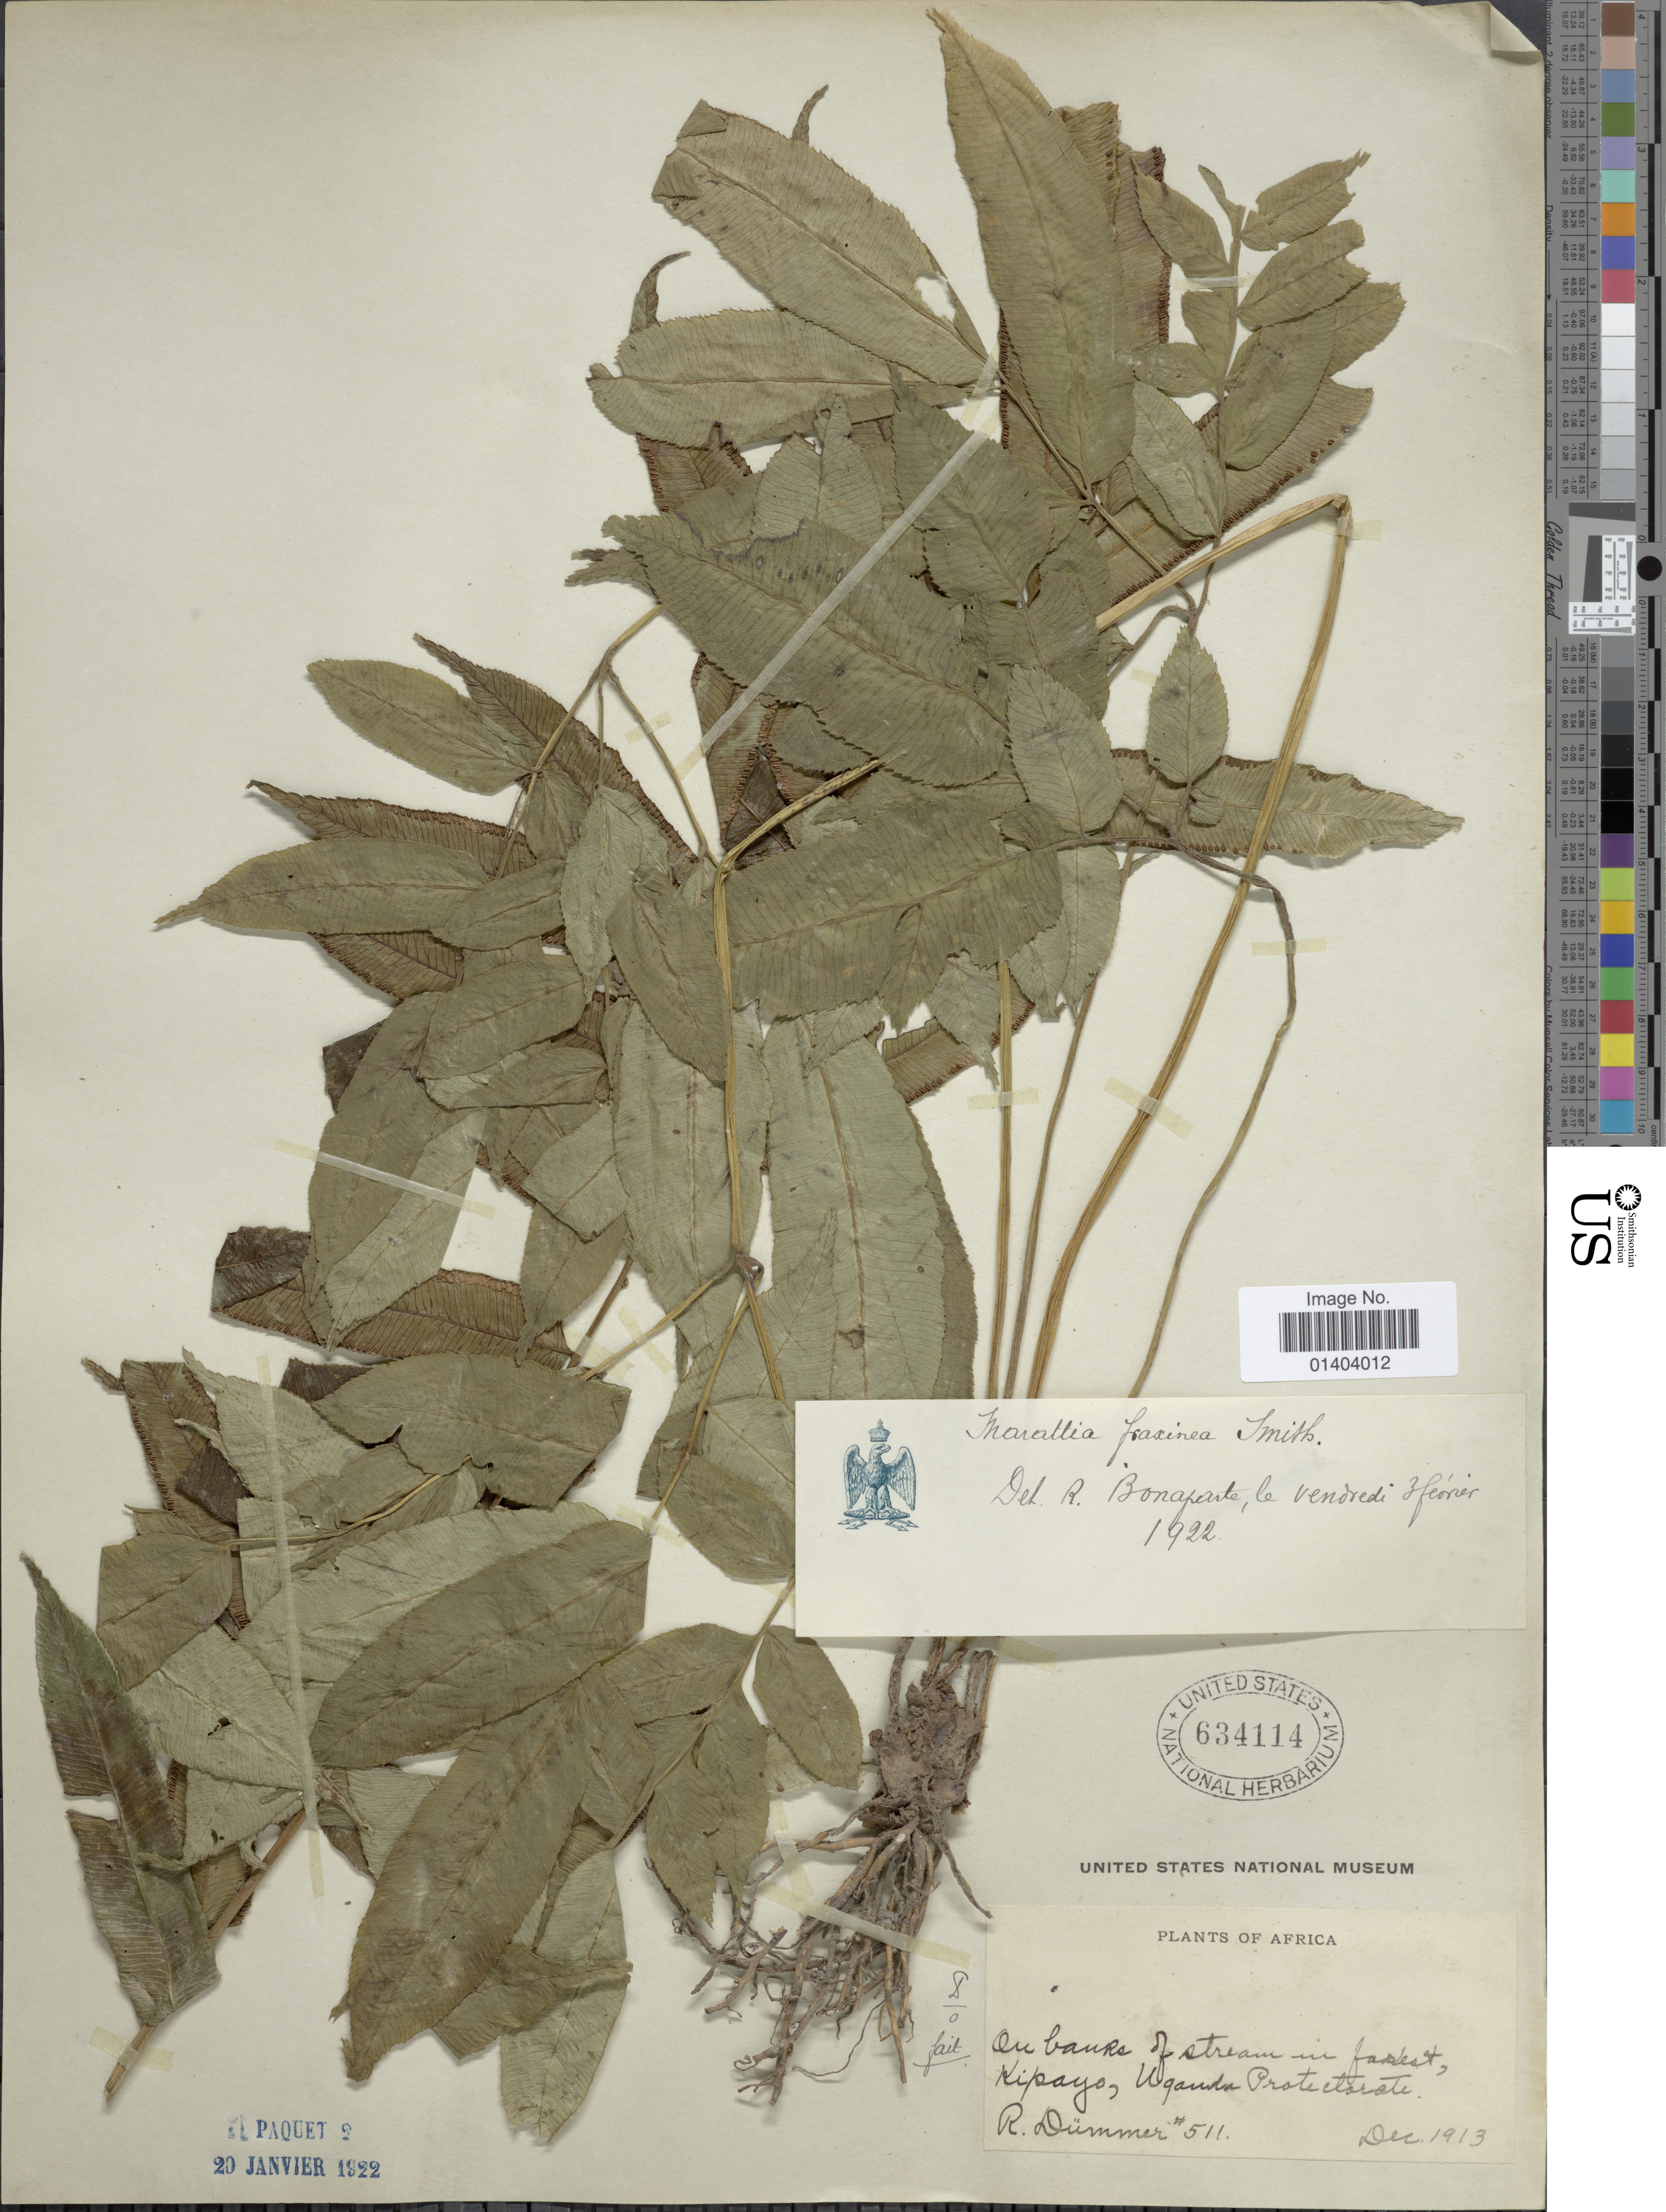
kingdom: Plantae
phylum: Tracheophyta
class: Polypodiopsida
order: Marattiales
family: Marattiaceae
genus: Ptisana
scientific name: Ptisana fraxinea var. salicifolia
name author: (Schrad.) Murdock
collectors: R. A. Dümmer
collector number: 511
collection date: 1913-12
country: Uganda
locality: Africa, Kipayo, Uganda Protectorate.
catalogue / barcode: US 634114